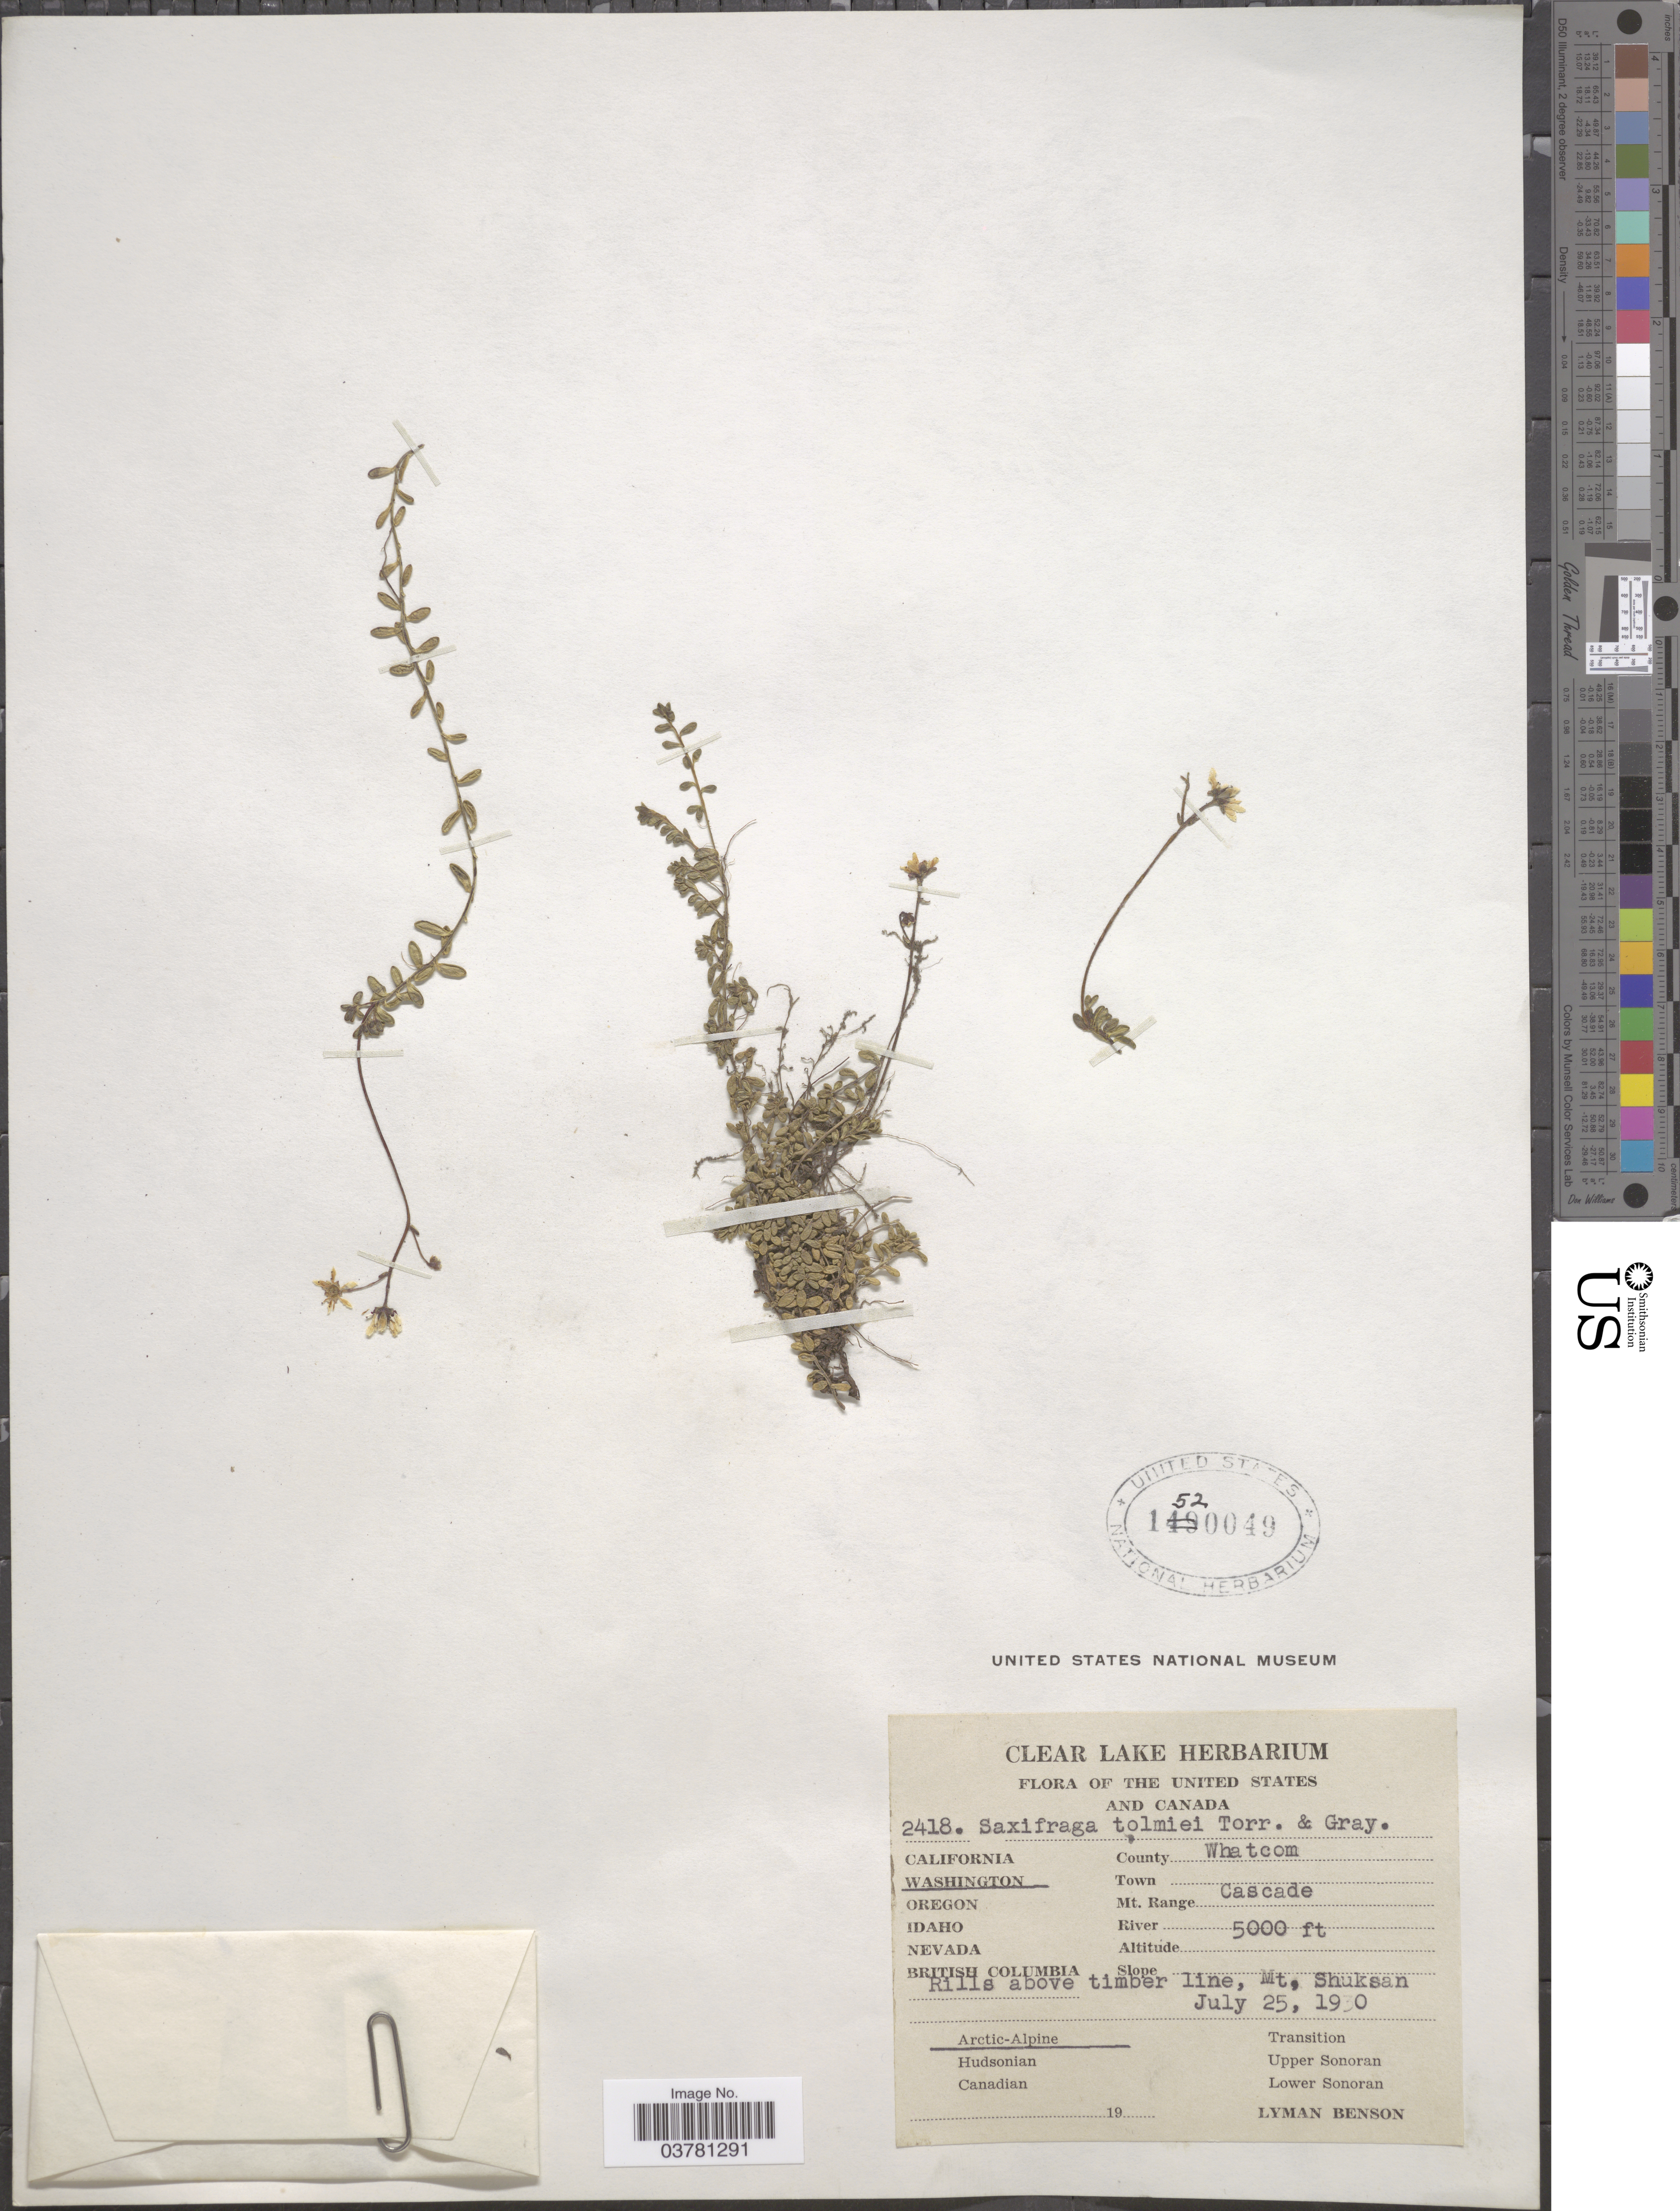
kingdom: Plantae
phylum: Tracheophyta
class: Magnoliopsida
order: Saxifragales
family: Saxifragaceae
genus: Micranthes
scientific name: Micranthes tolmiei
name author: (Torr. & A. Gray) Brouillet & Gornall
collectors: L. D. Benson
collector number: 2418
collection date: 1930-07-25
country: United States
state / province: Washington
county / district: Whatcom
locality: County Whatcom. Mr. Range Cascade. Rills above timber line, Mt. Shuksan. Arctic-Alpine.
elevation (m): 1524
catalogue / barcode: US 1520049